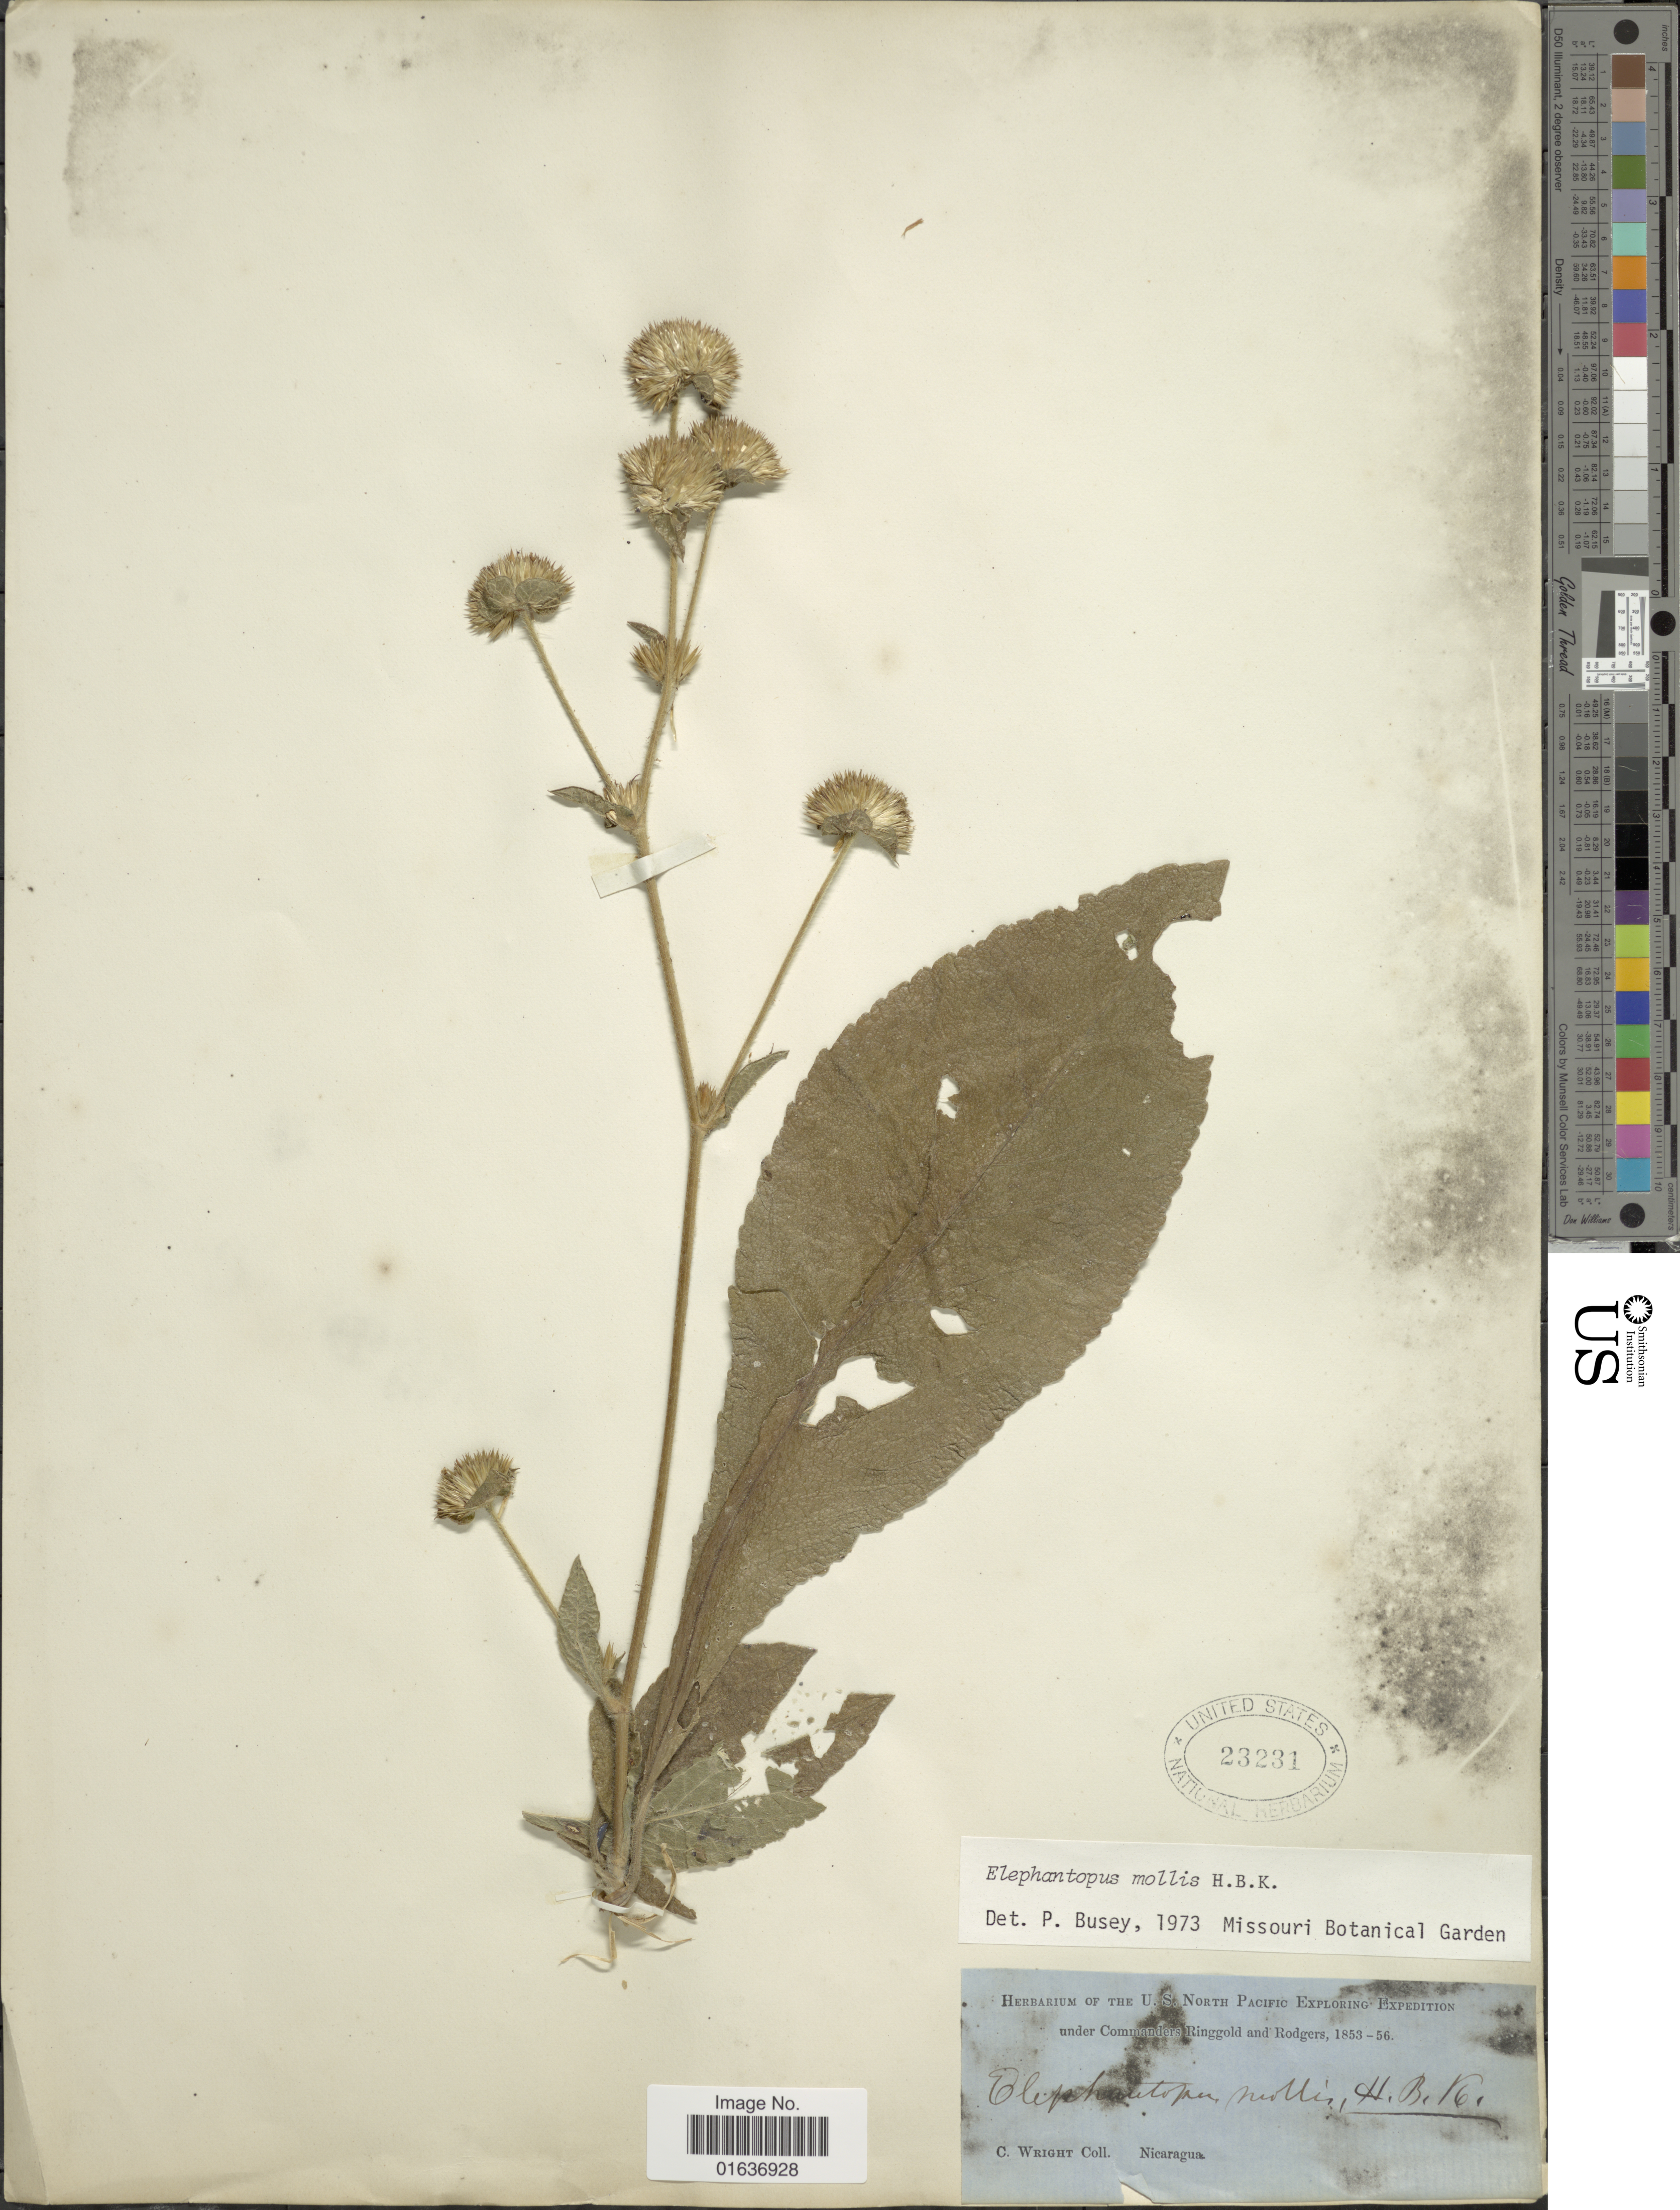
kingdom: Plantae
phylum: Tracheophyta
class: Magnoliopsida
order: Asterales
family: Asteraceae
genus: Elephantopus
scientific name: Elephantopus mollis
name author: Kunth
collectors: C. Wright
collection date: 1853/1856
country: Nicaragua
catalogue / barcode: US 23231